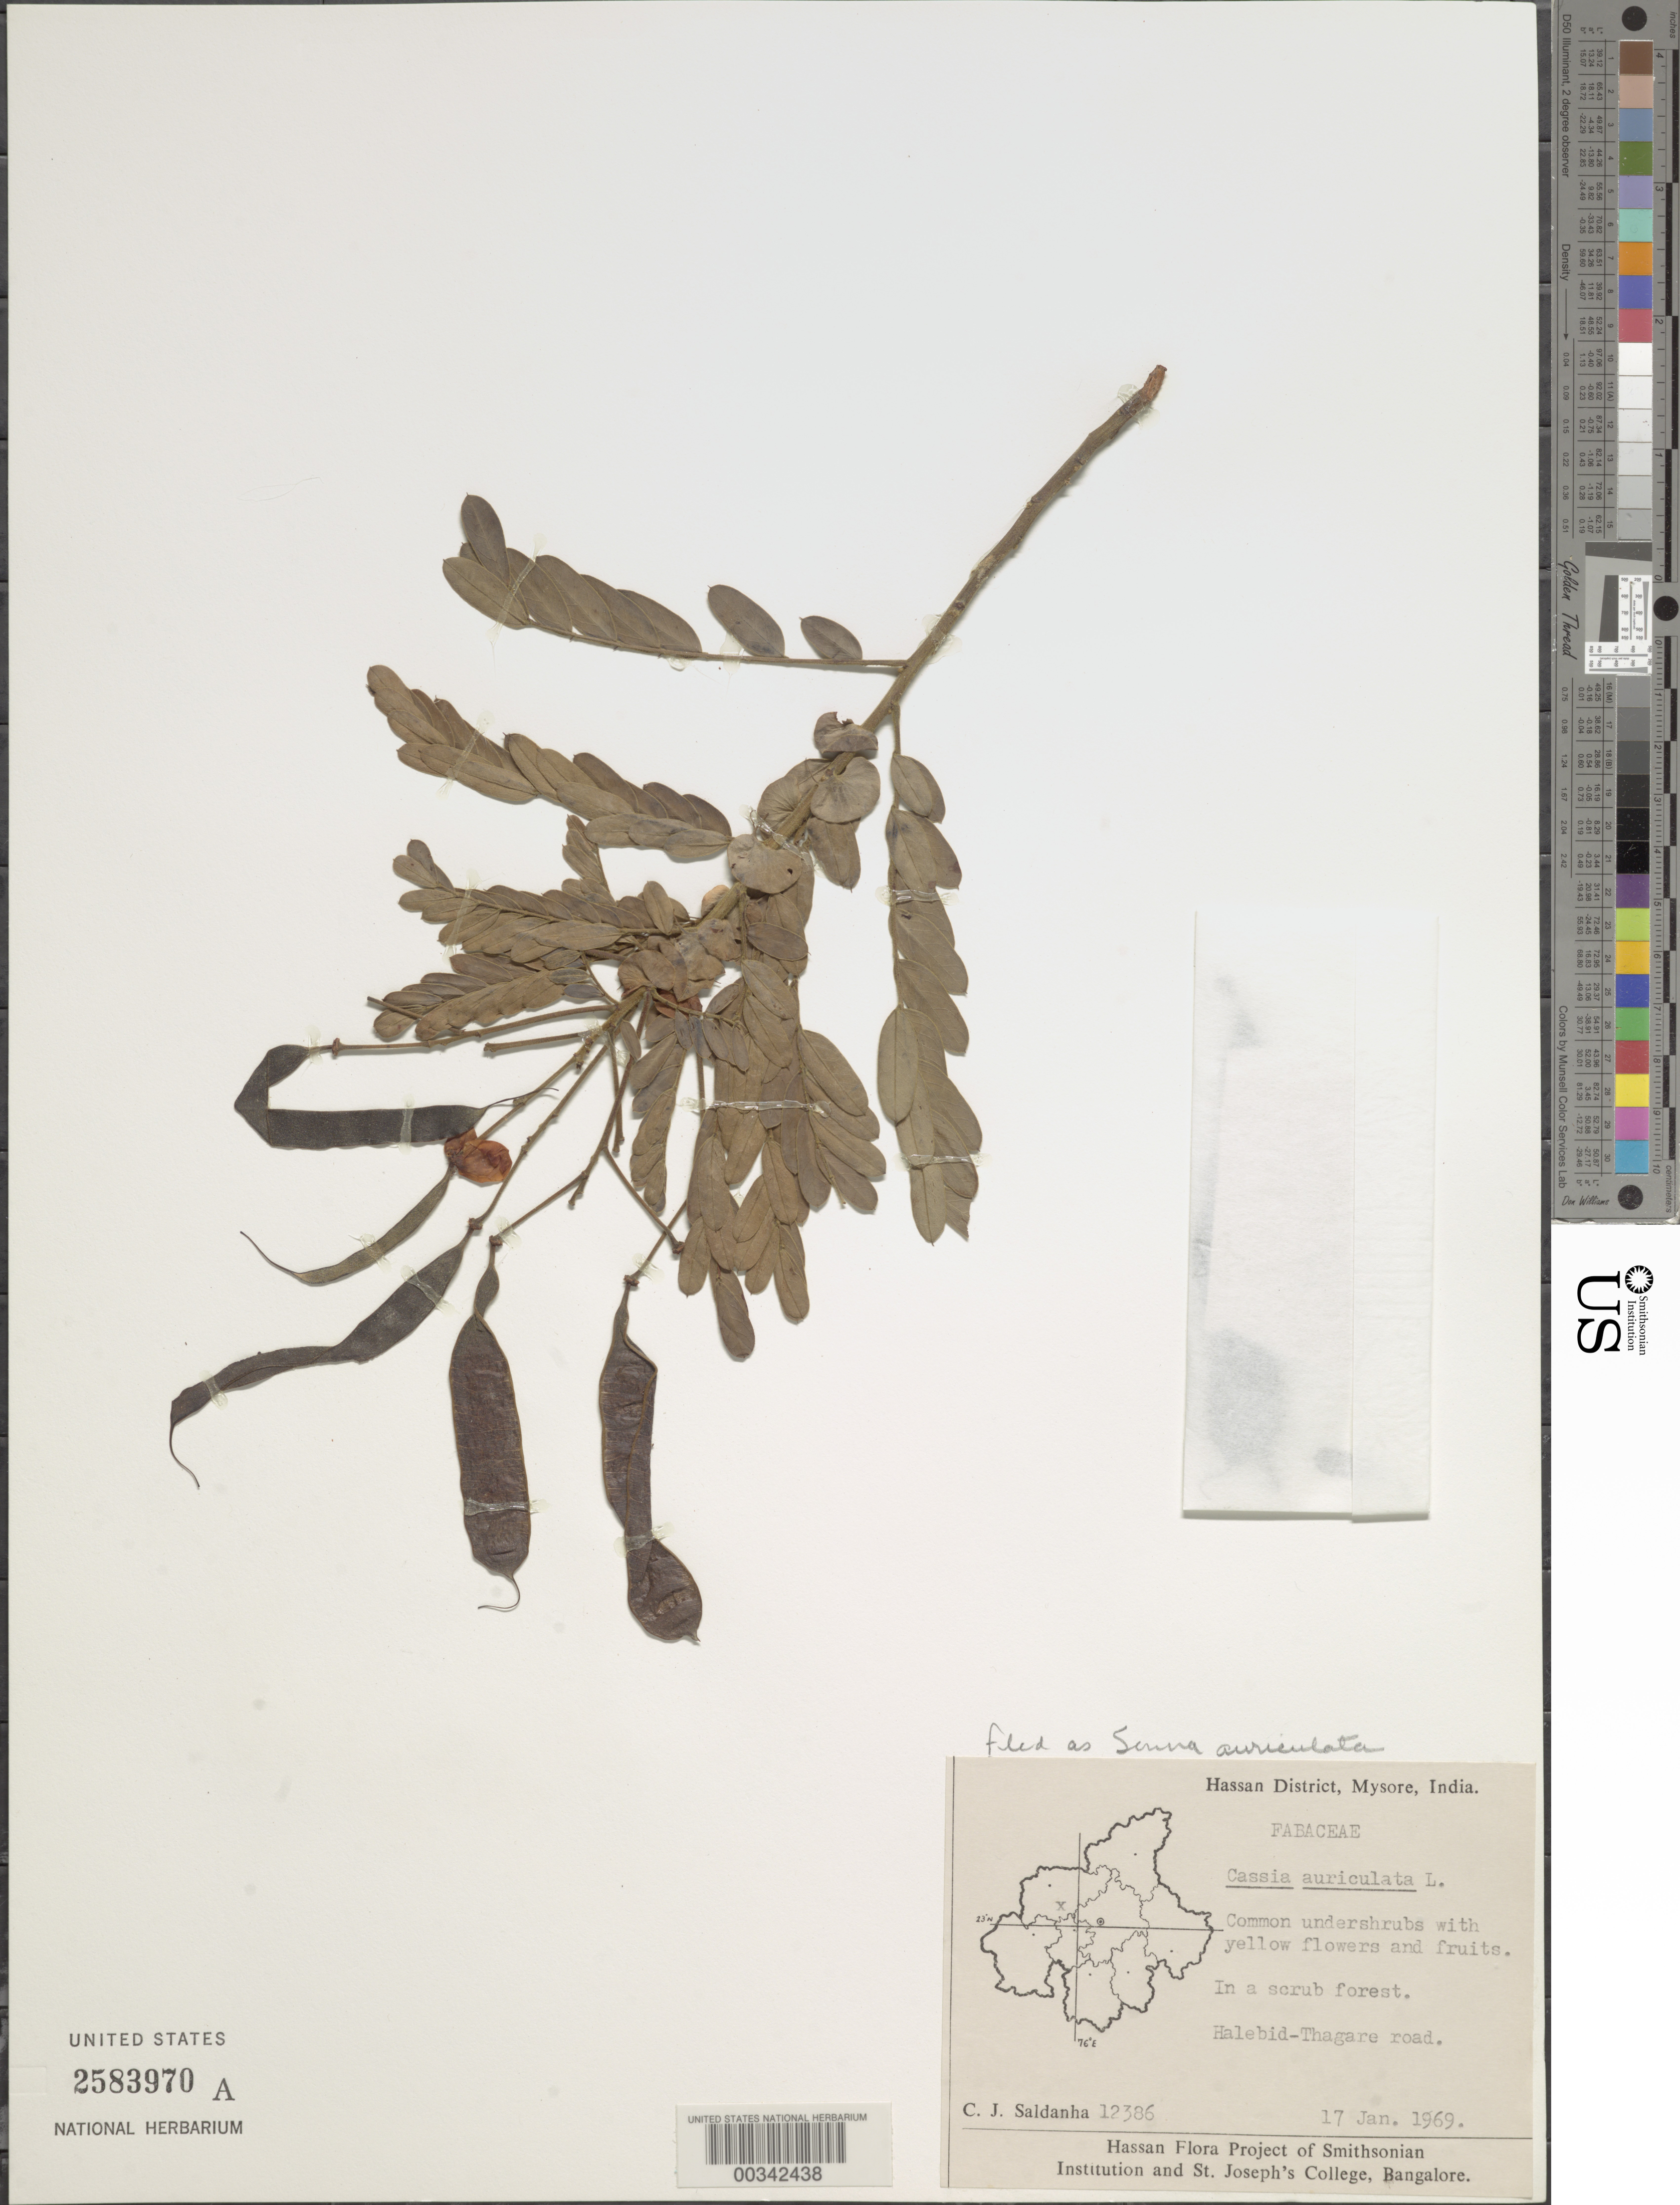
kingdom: Plantae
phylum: Tracheophyta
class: Magnoliopsida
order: Fabales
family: Fabaceae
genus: Senna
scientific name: Senna auriculata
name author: (L.) Roxb.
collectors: C. J. Saldanha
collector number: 12386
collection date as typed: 17 Jan 1969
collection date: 1969-01-17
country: India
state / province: Karnataka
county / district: Hassan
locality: Halebid-thagare road, mysore state [mysore state = karnataka.]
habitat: In scrub forest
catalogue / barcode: US 2583970A